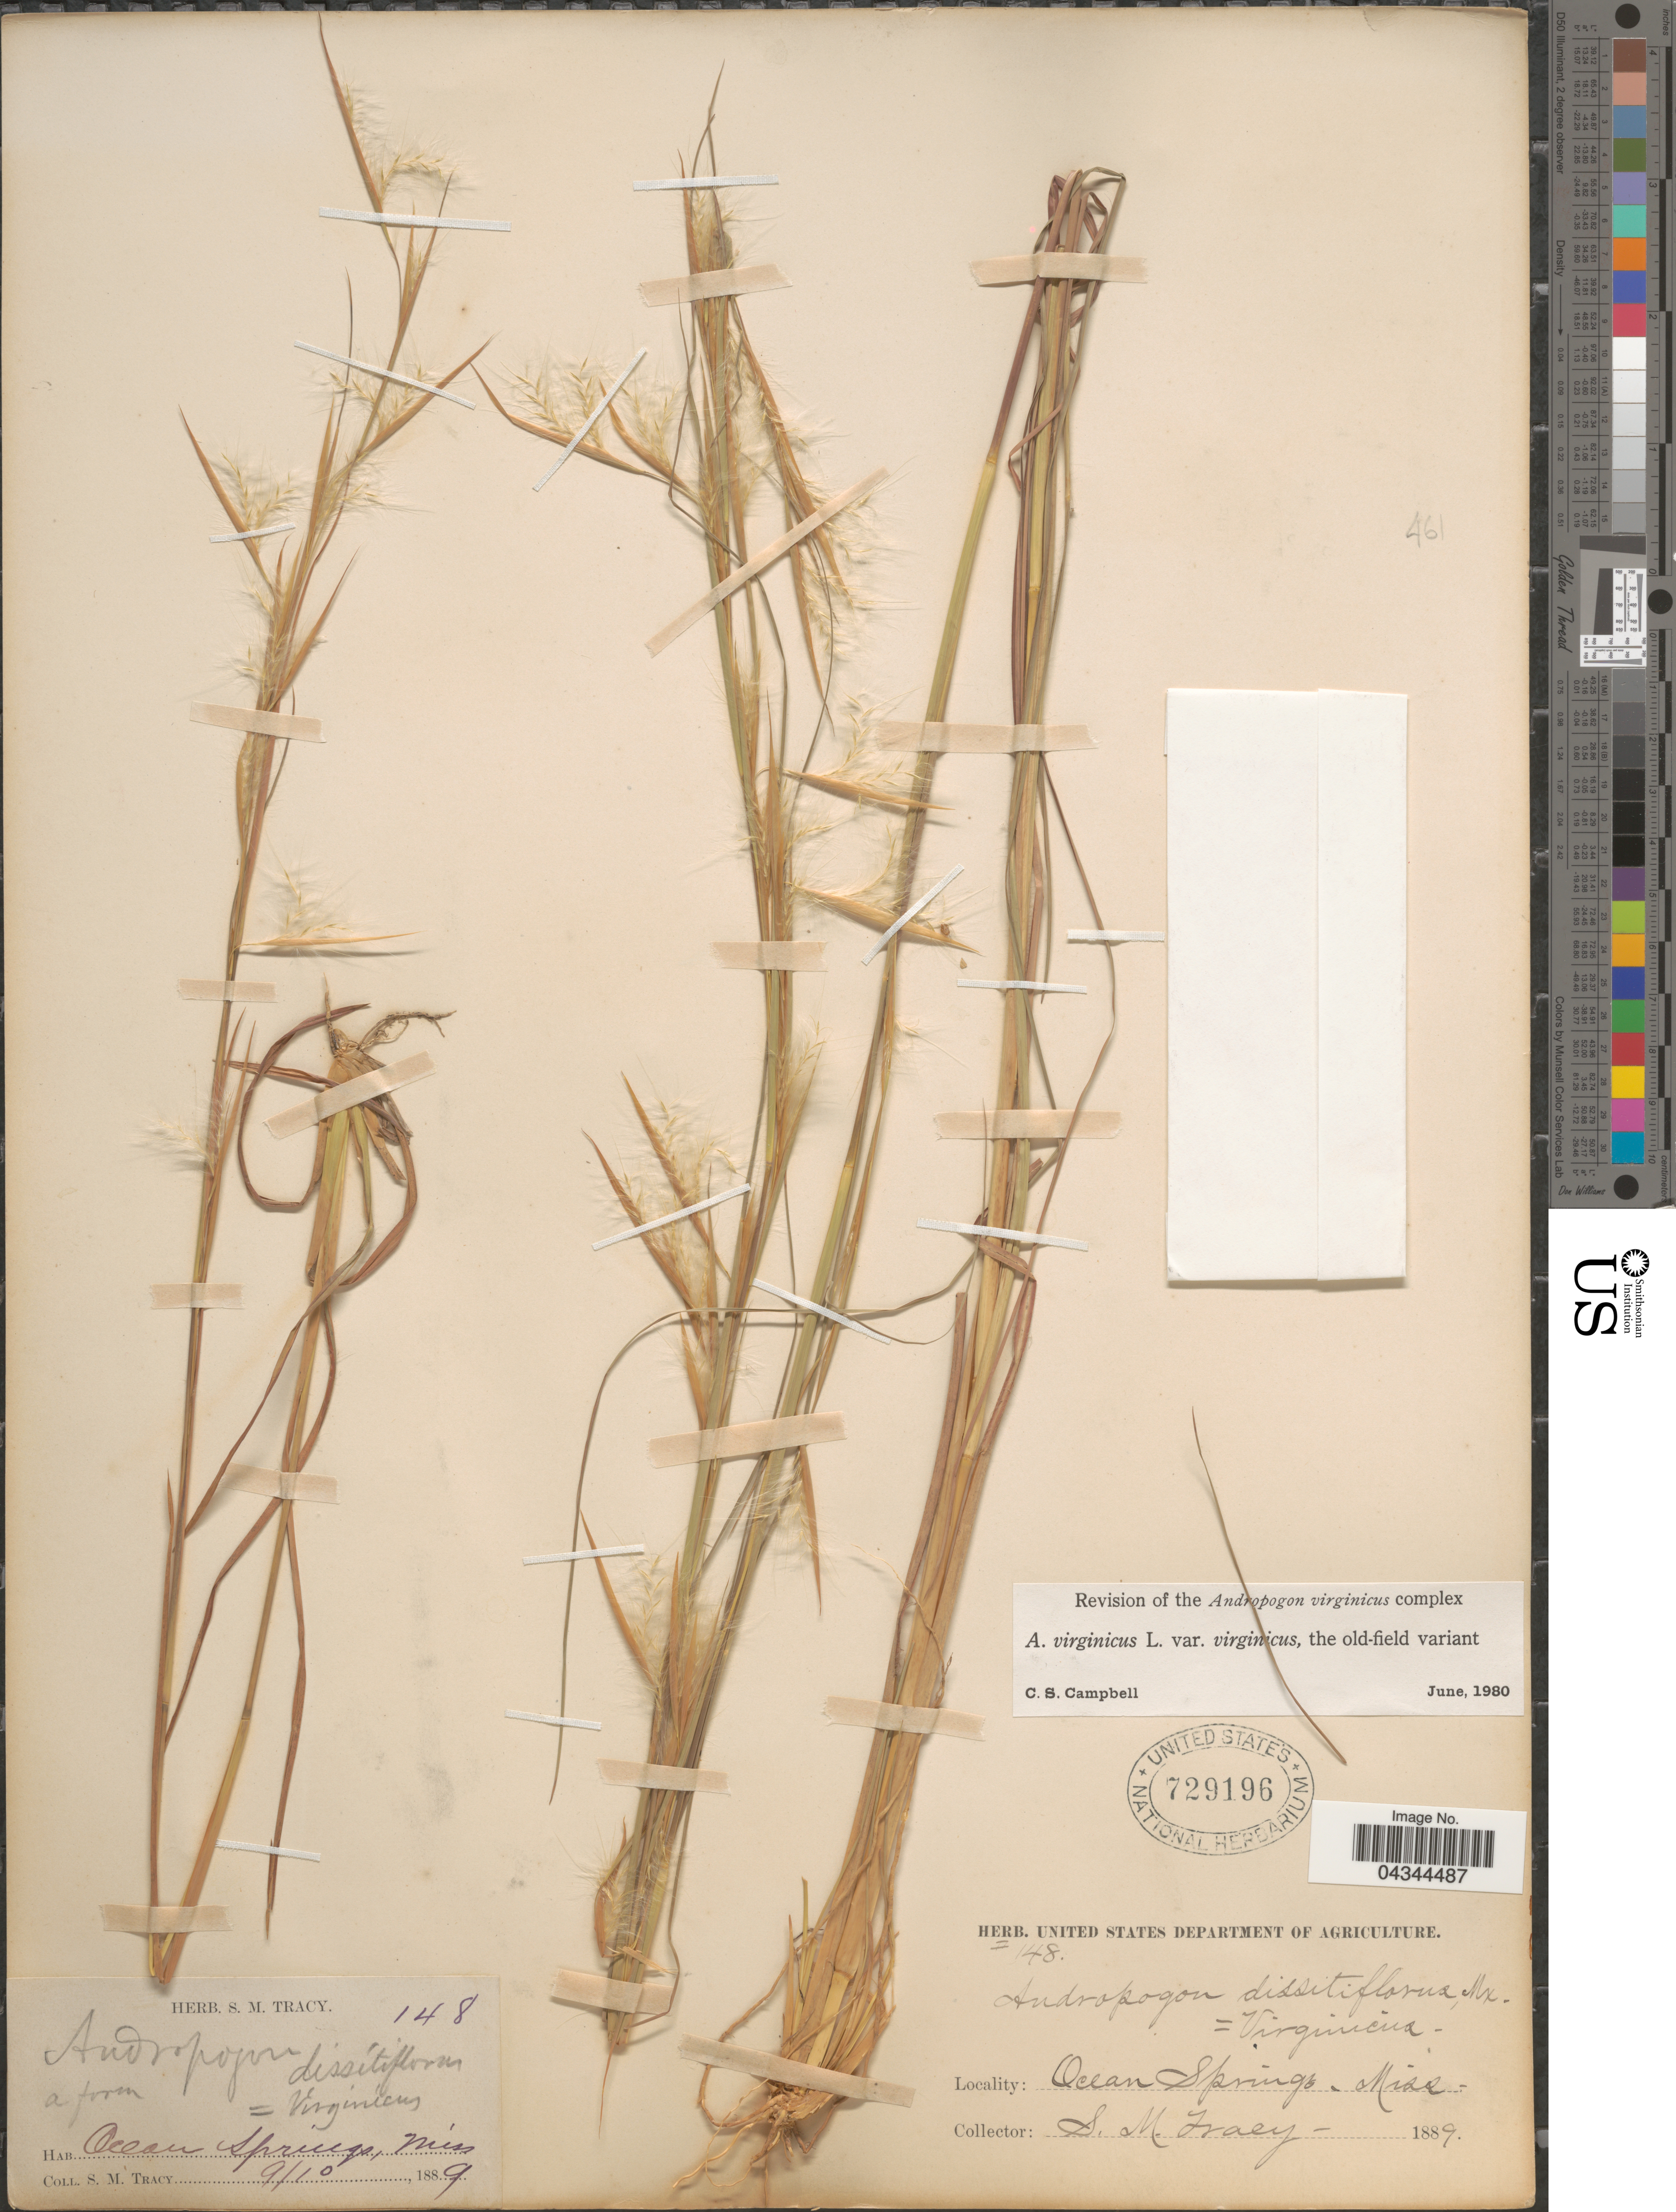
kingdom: Plantae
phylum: Tracheophyta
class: Liliopsida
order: Poales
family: Poaceae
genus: Andropogon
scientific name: Andropogon virginicus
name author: L.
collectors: S. M. Tracy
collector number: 148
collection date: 1889-09-10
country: United States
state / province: Mississippi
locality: Ocean Springs.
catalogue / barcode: US 729196